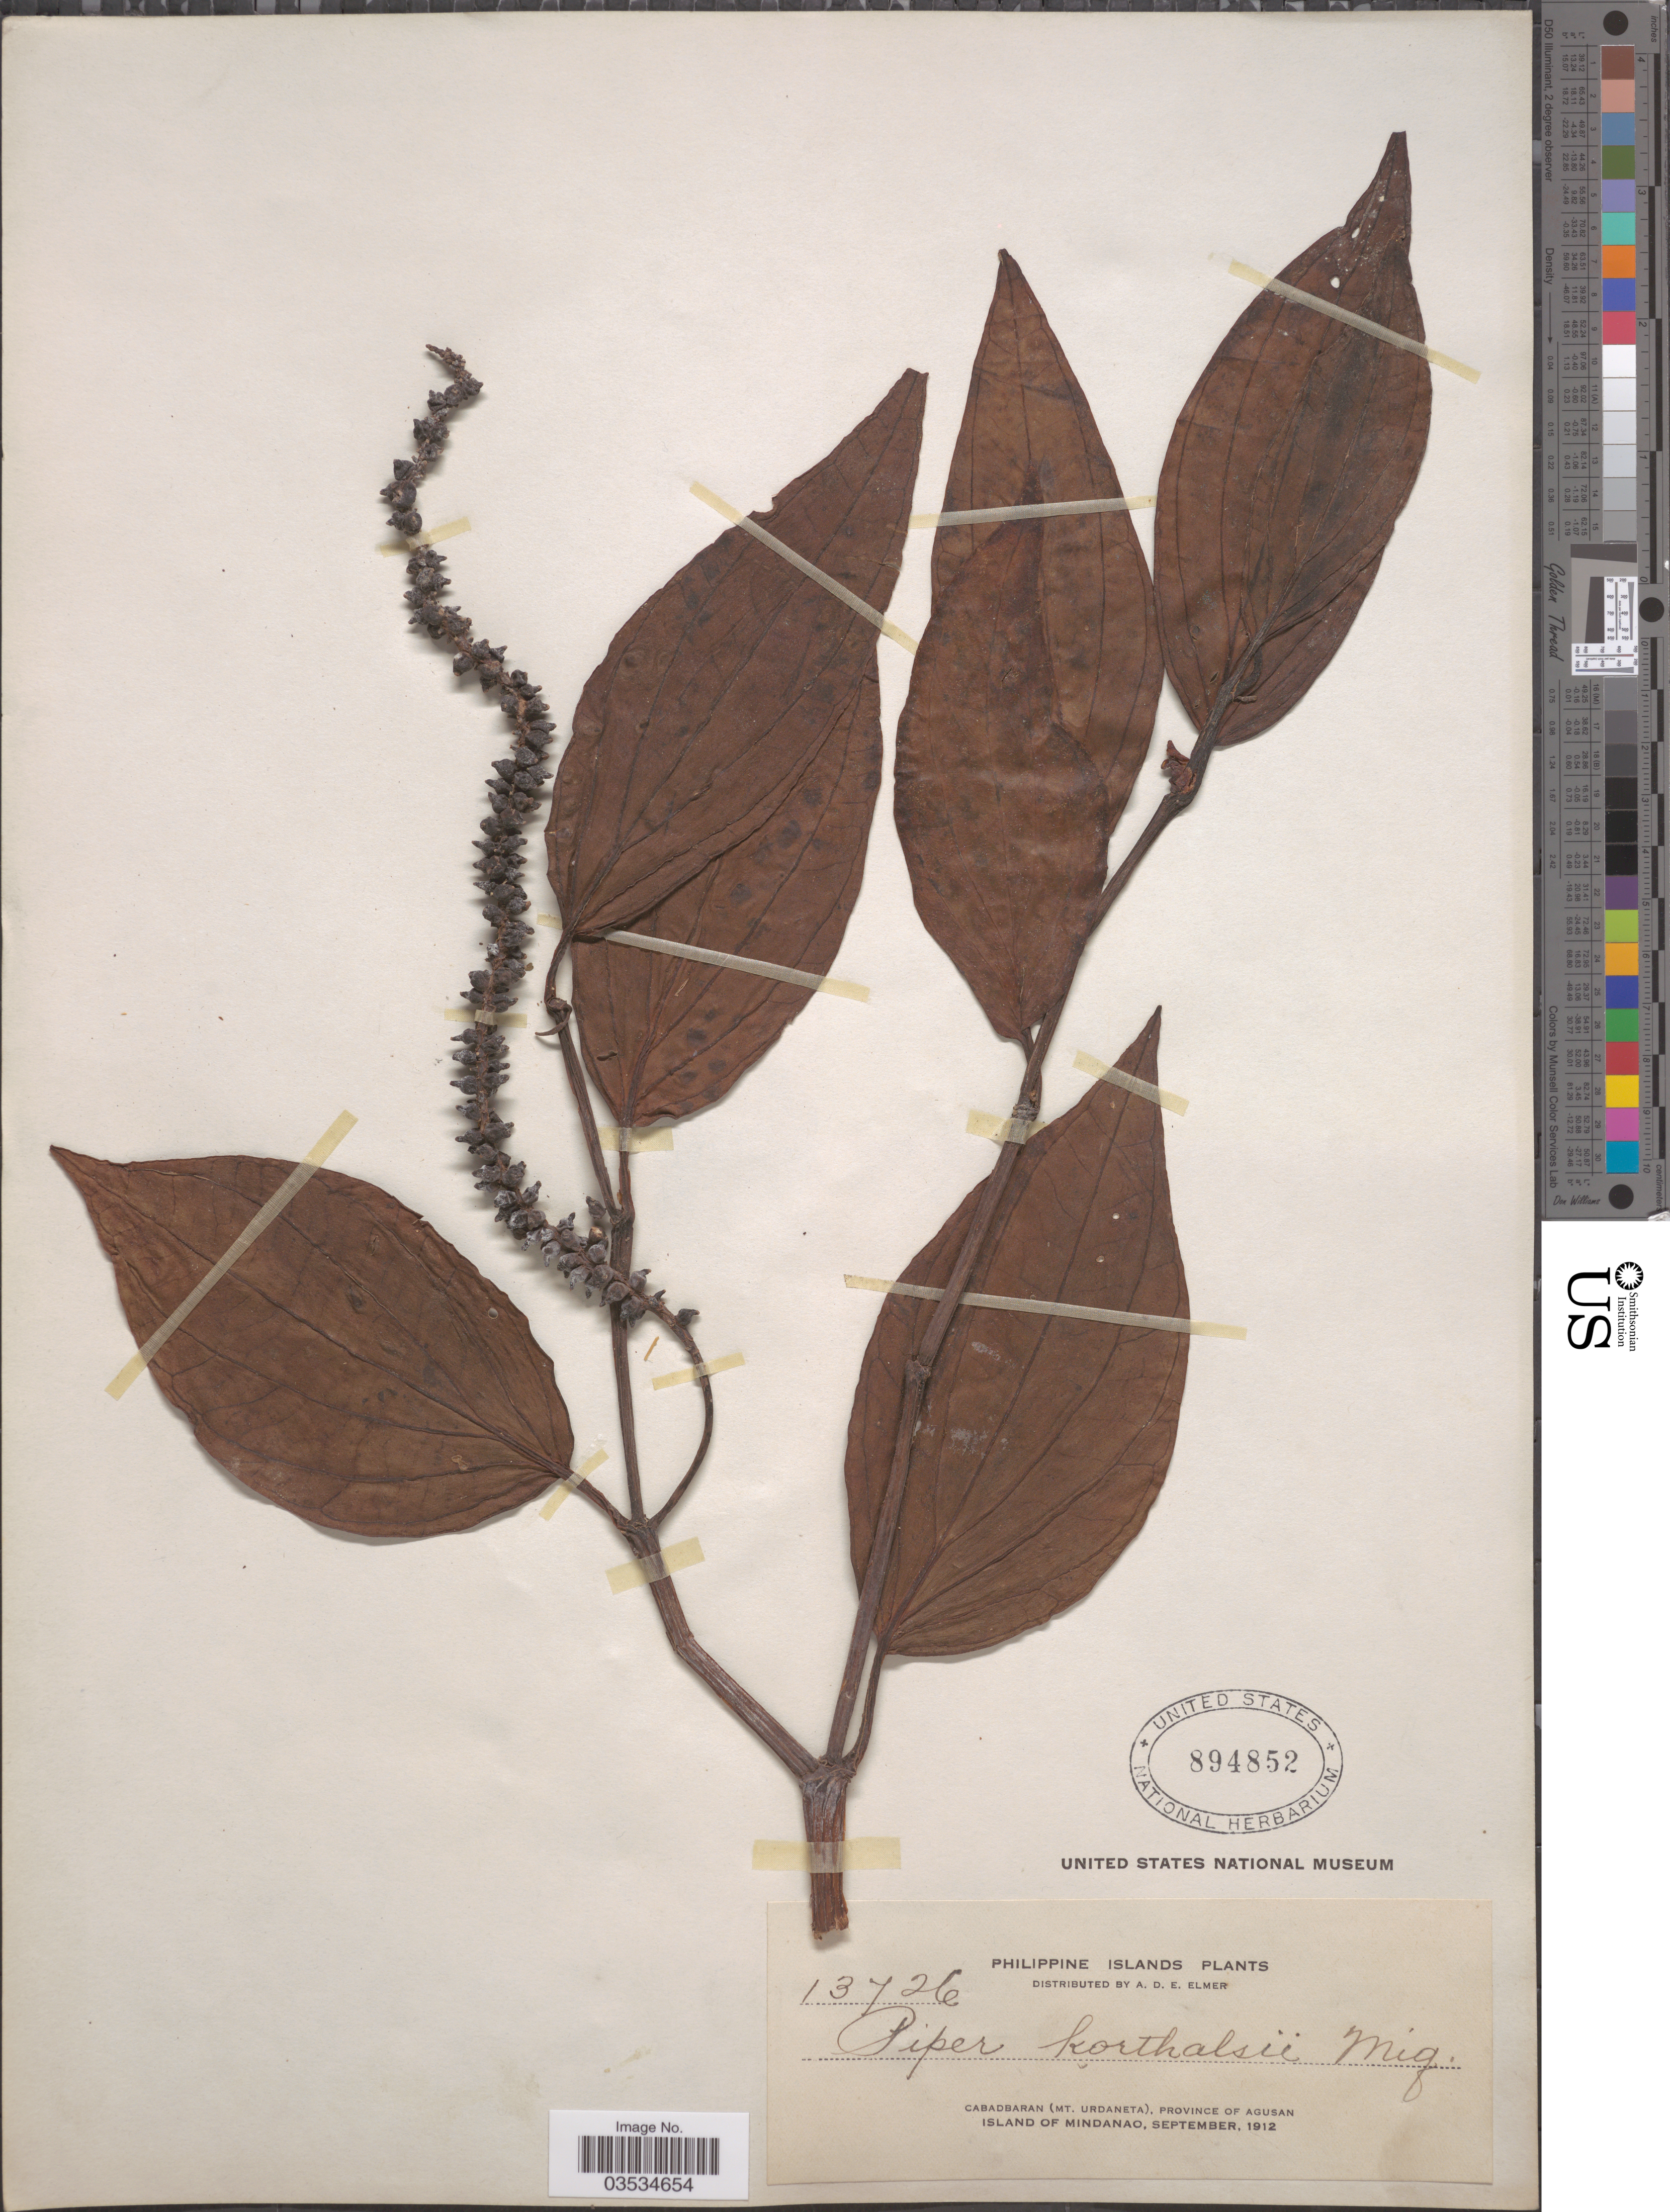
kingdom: Plantae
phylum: Tracheophyta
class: Magnoliopsida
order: Piperales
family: Piperaceae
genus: Piper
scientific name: Piper korthalsii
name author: Blume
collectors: A. D. E. Elmer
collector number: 13726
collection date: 1912-09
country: Philippines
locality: Philippine Islands. Cabadbaran (Mt. Urdaneta), Province of Agusan. Island of Mindanao.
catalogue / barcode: US 894852